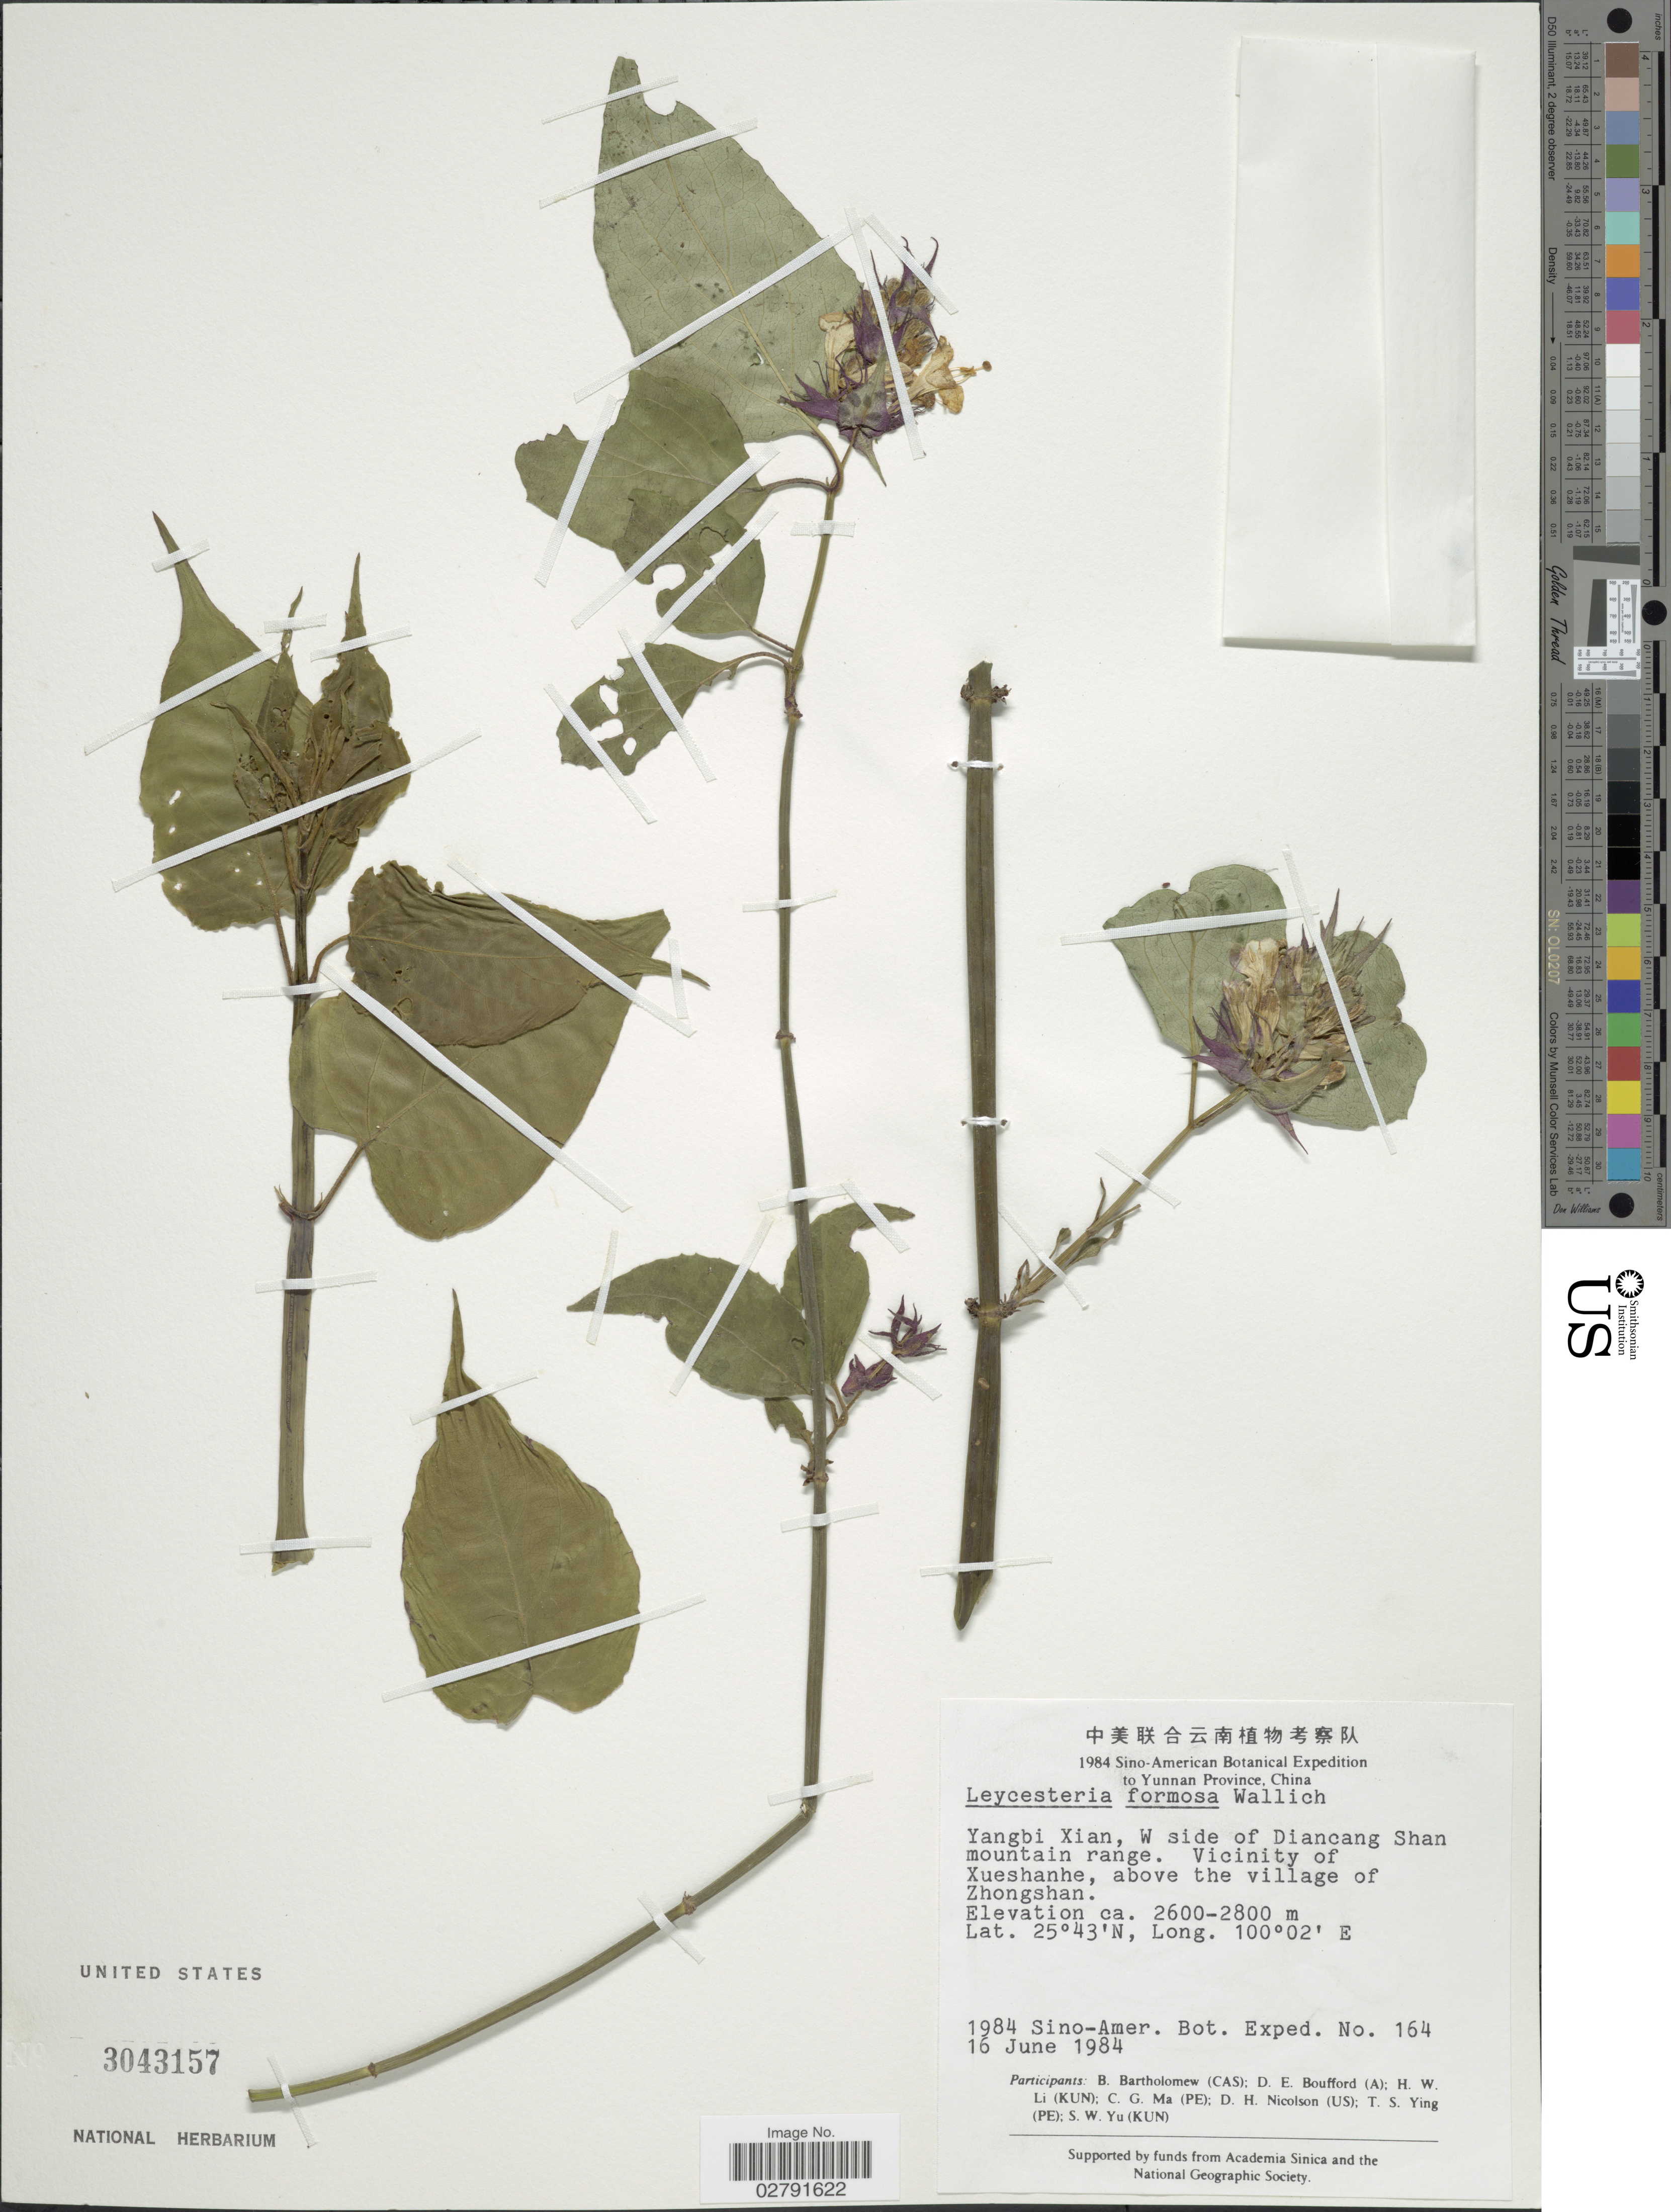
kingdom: Plantae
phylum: Tracheophyta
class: Magnoliopsida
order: Dipsacales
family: Caprifoliaceae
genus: Leycesteria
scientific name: Leycesteria formosa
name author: Wall.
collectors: Sino-Amer. Bot. Exped. 1984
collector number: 164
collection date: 1984-06-16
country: China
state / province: Yunnan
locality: Yangbi Xian, W side of Diancang Shan mountain range. Vicinity of Xueshanhe, above the village of Zhongshan.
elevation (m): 2600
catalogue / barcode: US 3043157